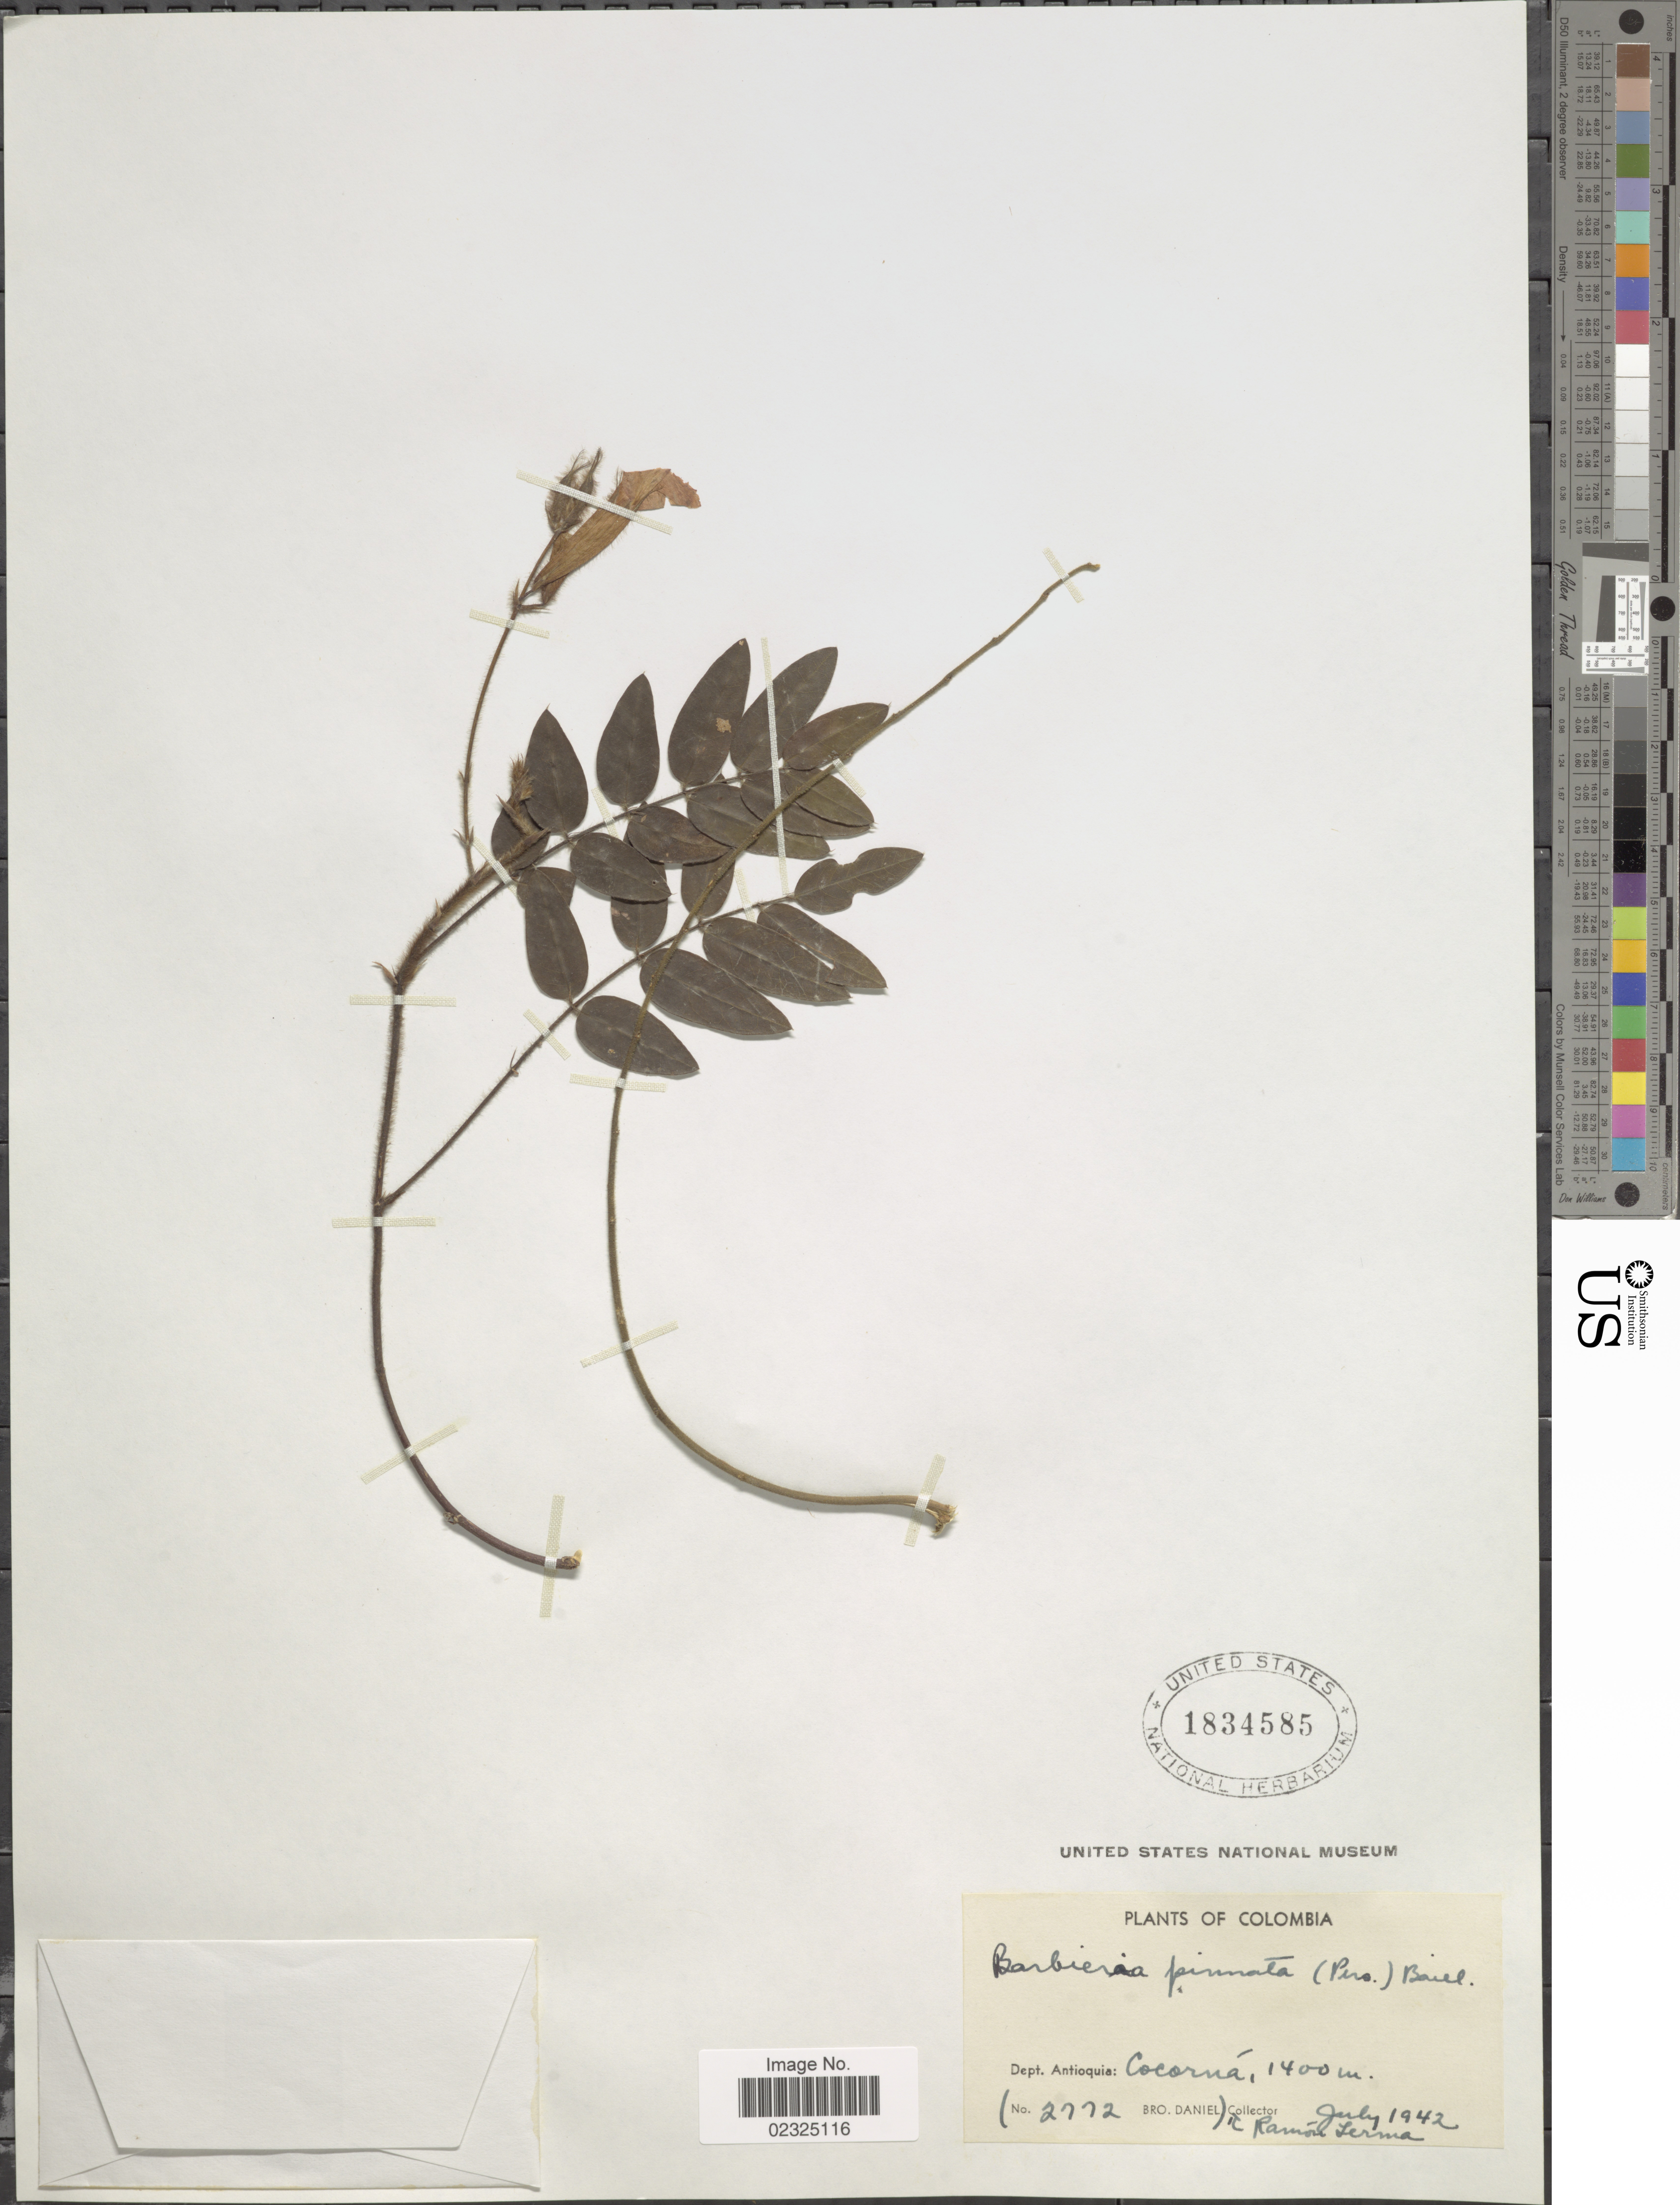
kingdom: Plantae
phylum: Tracheophyta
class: Magnoliopsida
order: Fabales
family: Fabaceae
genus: Barbieria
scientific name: Barbieria sp.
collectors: Bro. Daniel & R. Lerma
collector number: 2772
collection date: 1942-07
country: Colombia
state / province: Antioquia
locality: Cocorna.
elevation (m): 1400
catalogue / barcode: US 1834585